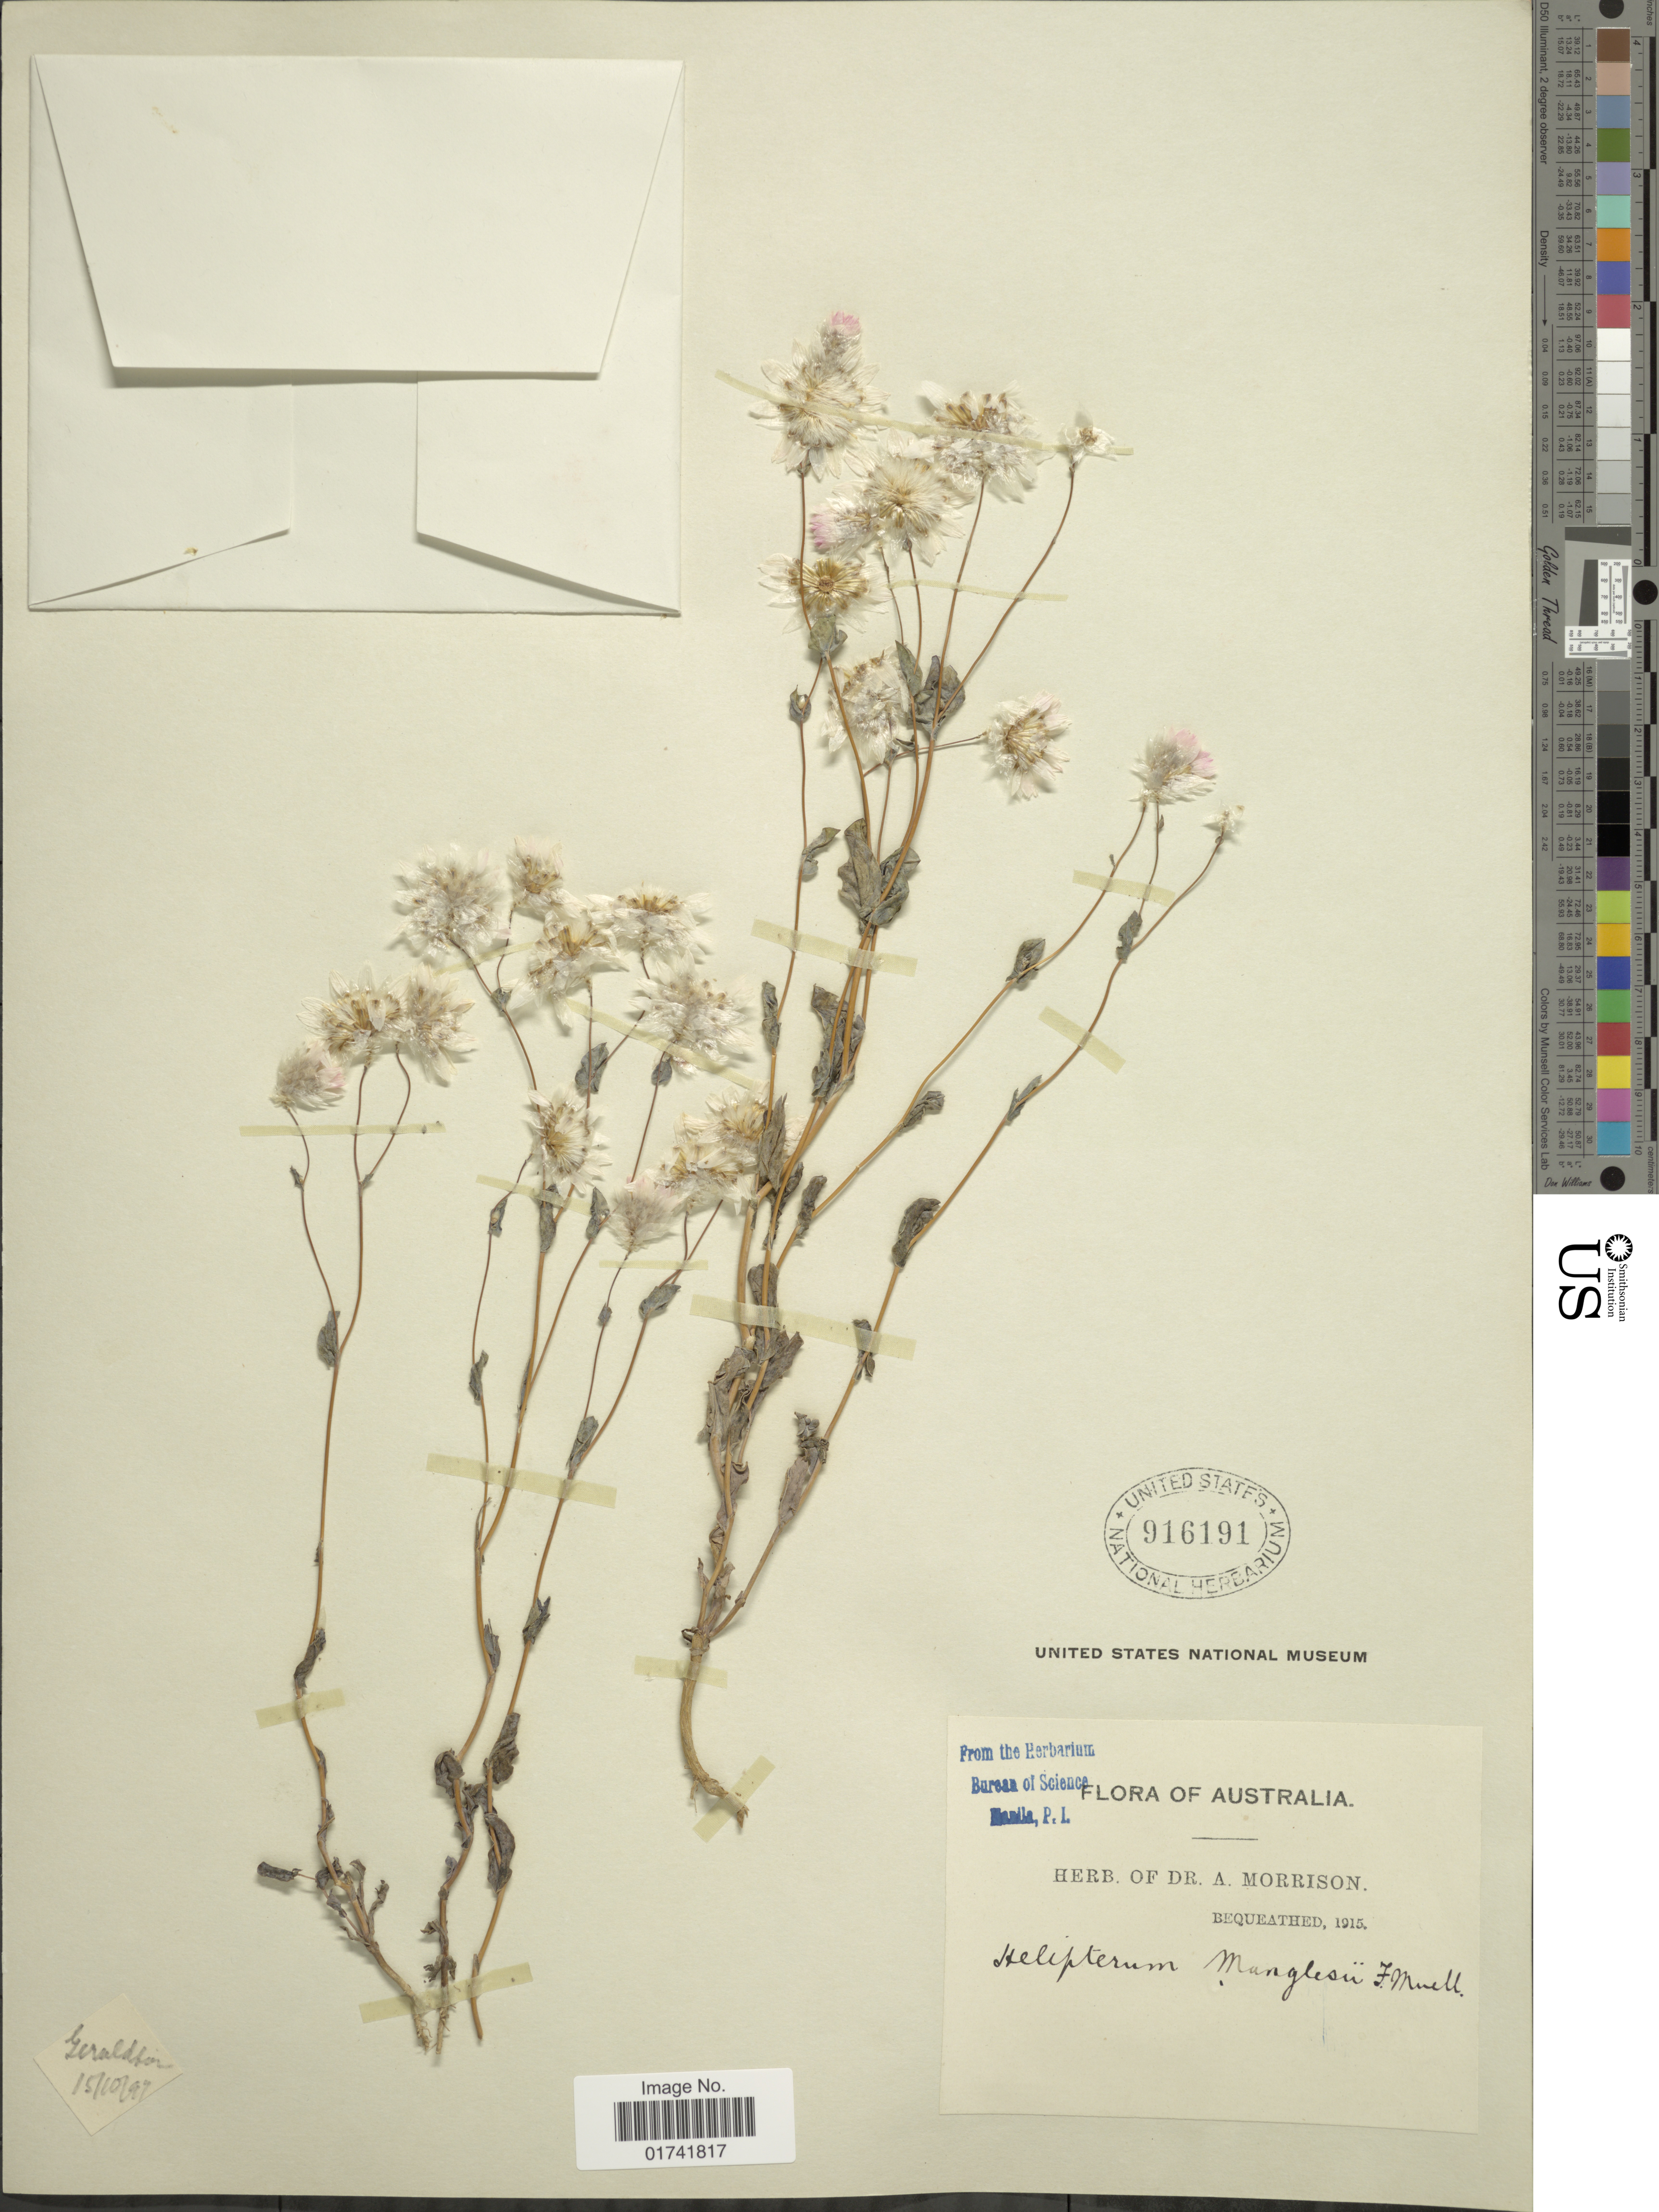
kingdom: Plantae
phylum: Tracheophyta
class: Magnoliopsida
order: Asterales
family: Asteraceae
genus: Rhodanthe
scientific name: Rhodanthe manglesii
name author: Lindl.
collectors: ex herb. Dr. A. Morrison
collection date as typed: Transcribed d/m/y: 15/10/97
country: Australia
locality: Geraldton.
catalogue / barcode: US 916191